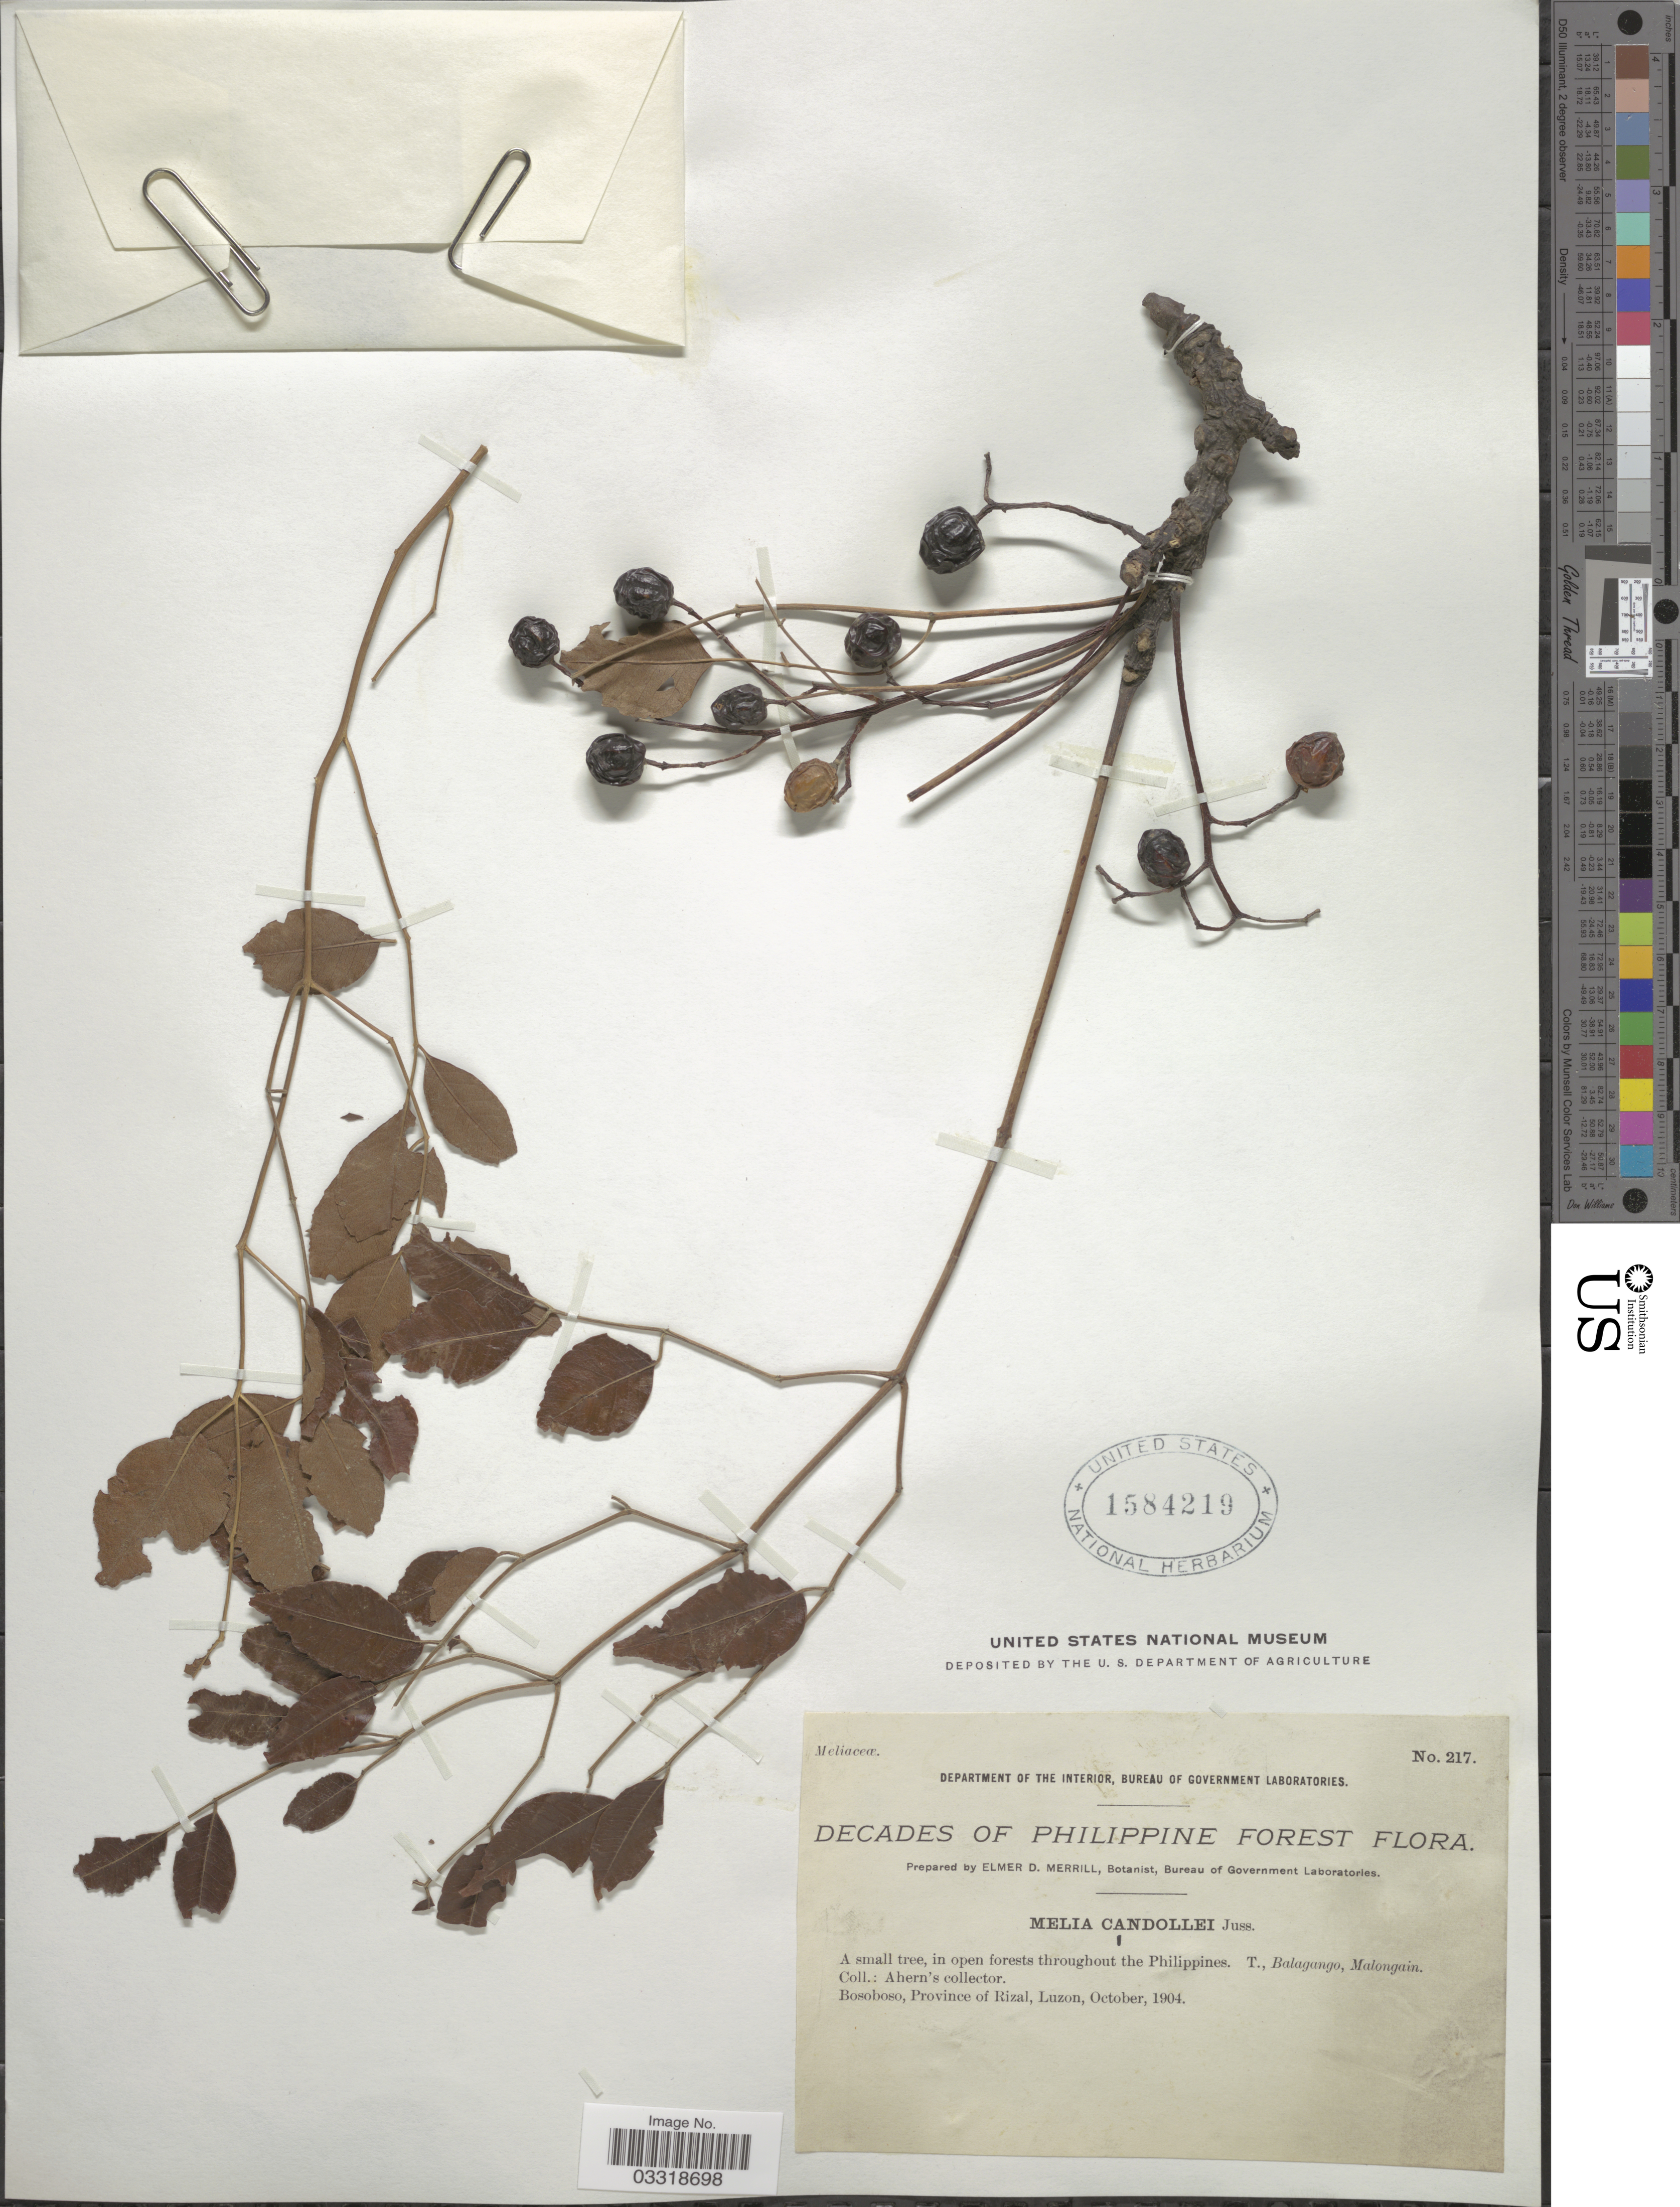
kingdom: Plantae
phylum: Tracheophyta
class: Magnoliopsida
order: Sapindales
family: Meliaceae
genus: Melia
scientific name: Melia dubia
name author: Cav.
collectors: Ahern's collector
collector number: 217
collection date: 1904-10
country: Philippines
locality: Bosoboso, Province of Rizal, Luzon.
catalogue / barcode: US 1584219